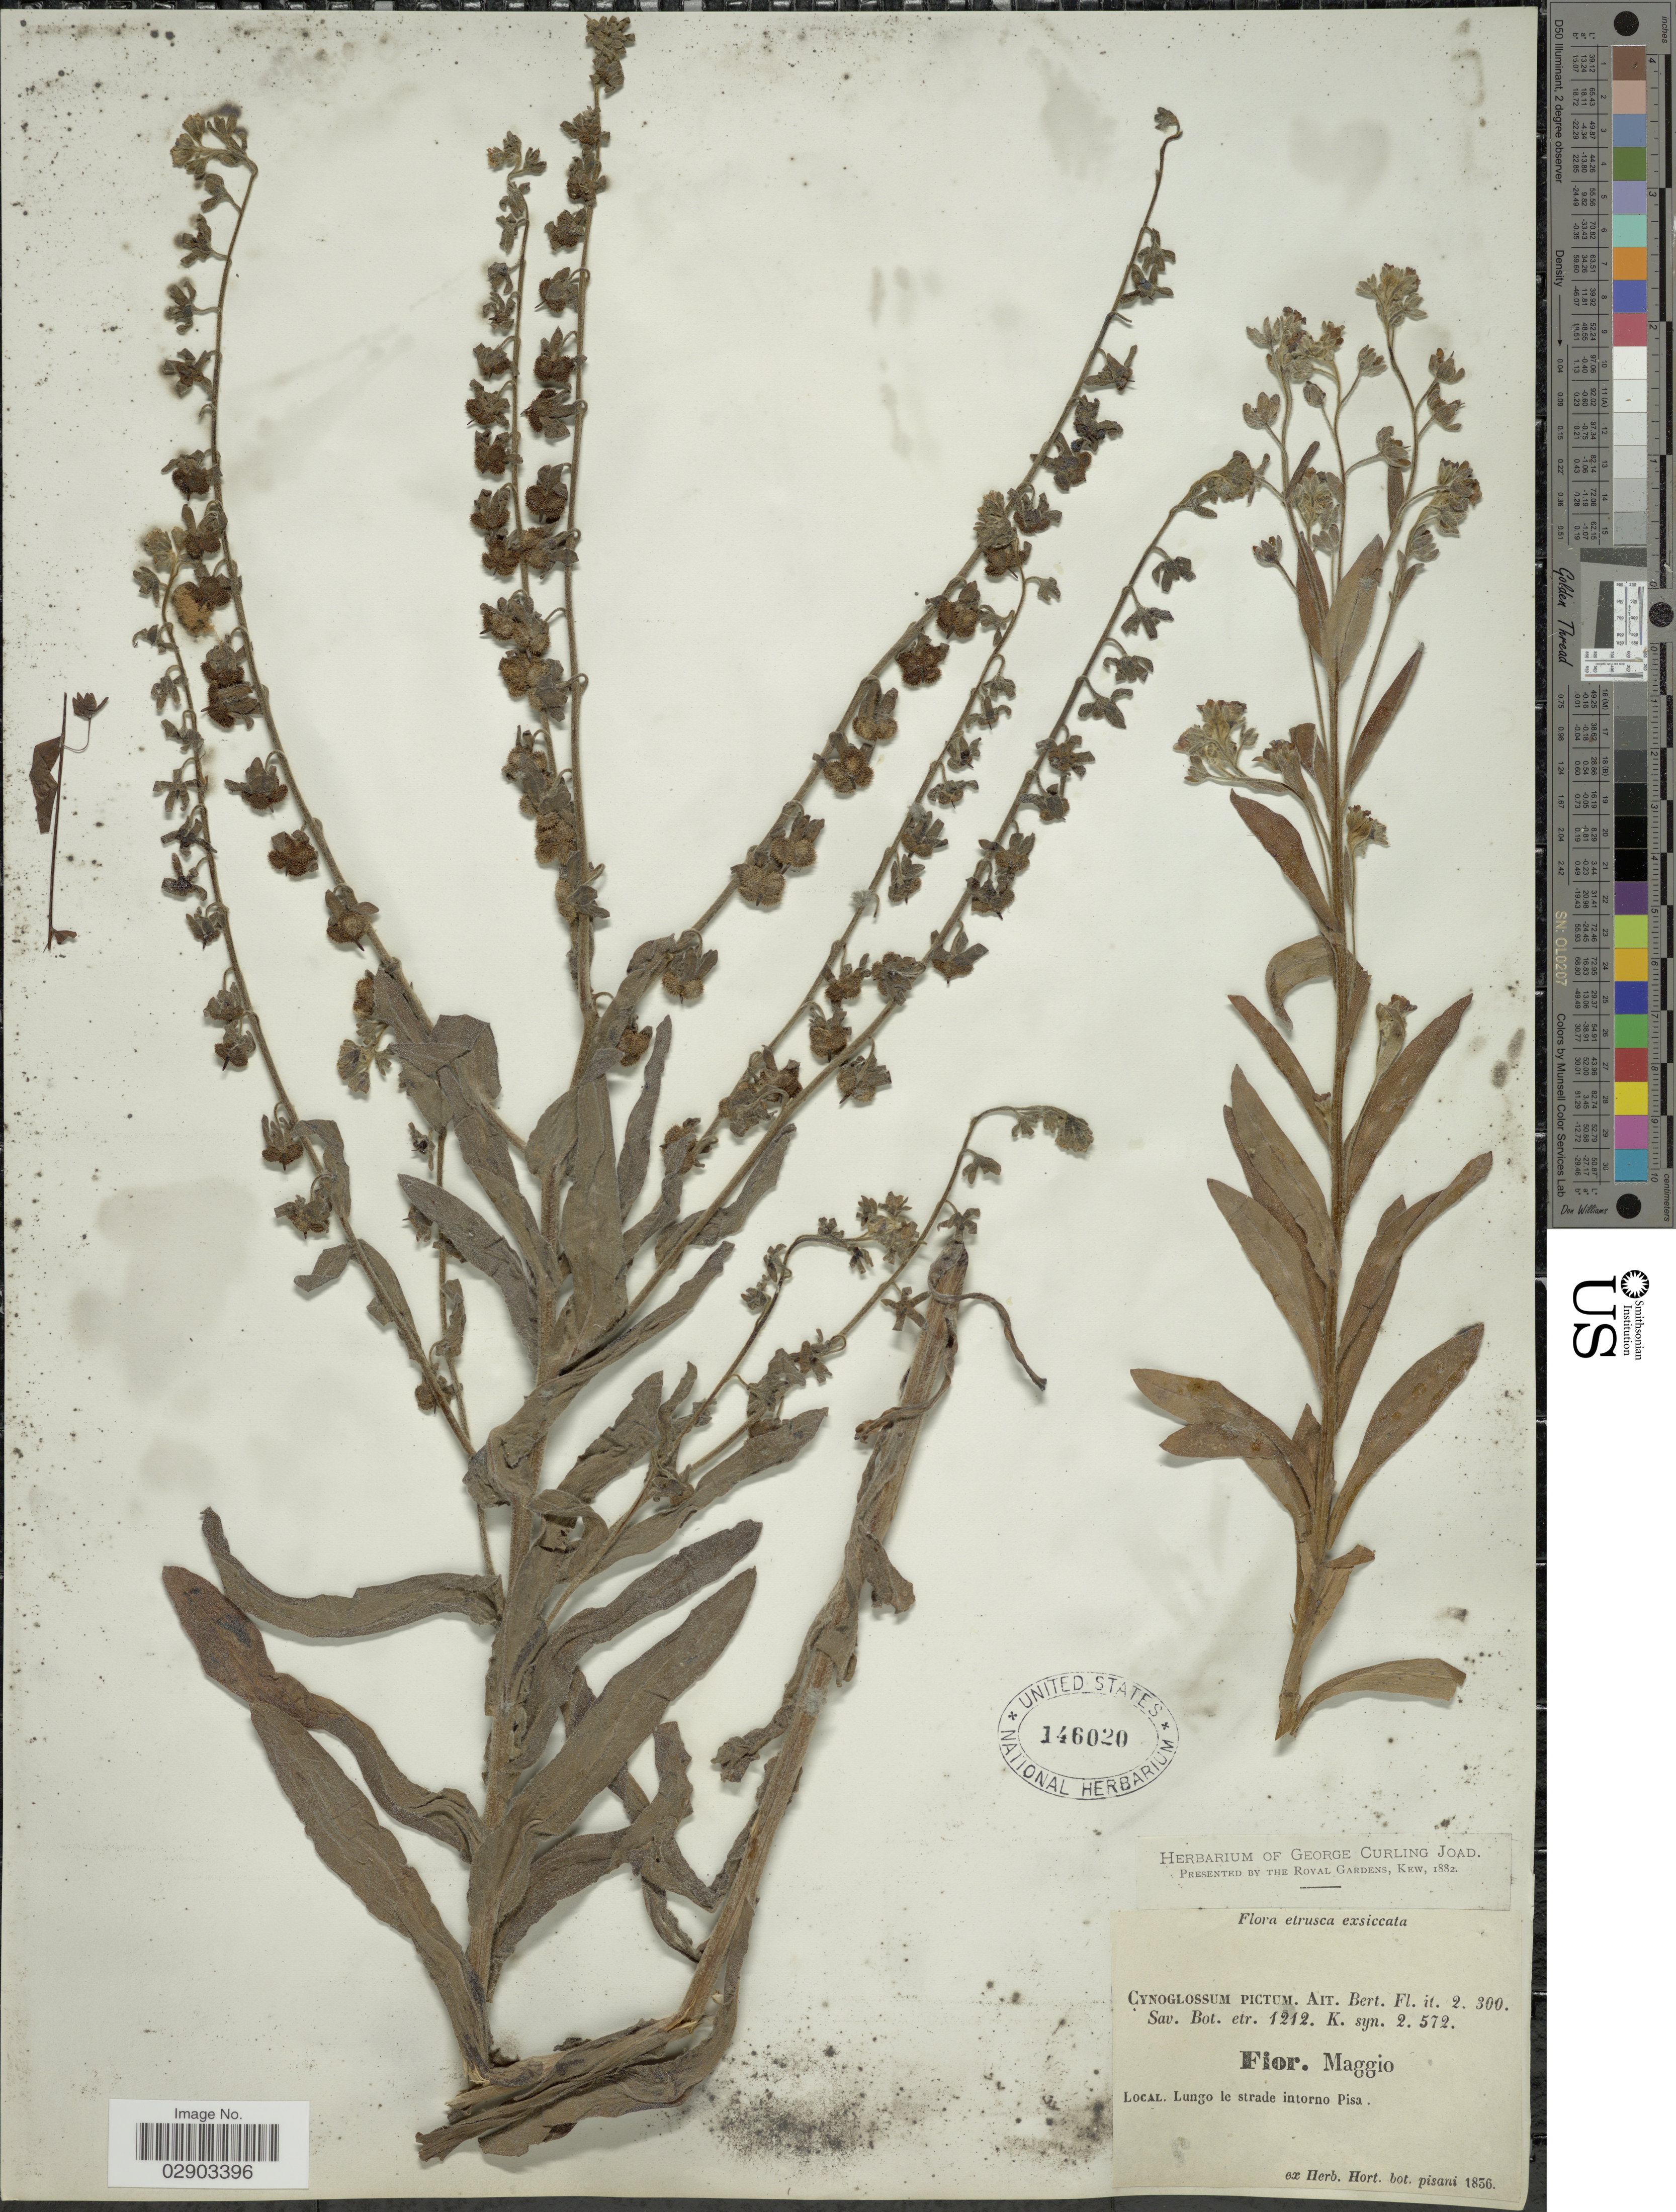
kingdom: Plantae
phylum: Tracheophyta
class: Magnoliopsida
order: Boraginales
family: Boraginaceae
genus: Cynoglossum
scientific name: Cynoglossum creticum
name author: Mill.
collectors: ex herb. Hort. Bot. Pisani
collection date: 1856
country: Italy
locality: Etrusca. Lungo le strade intorno Pisa.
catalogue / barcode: US 146020